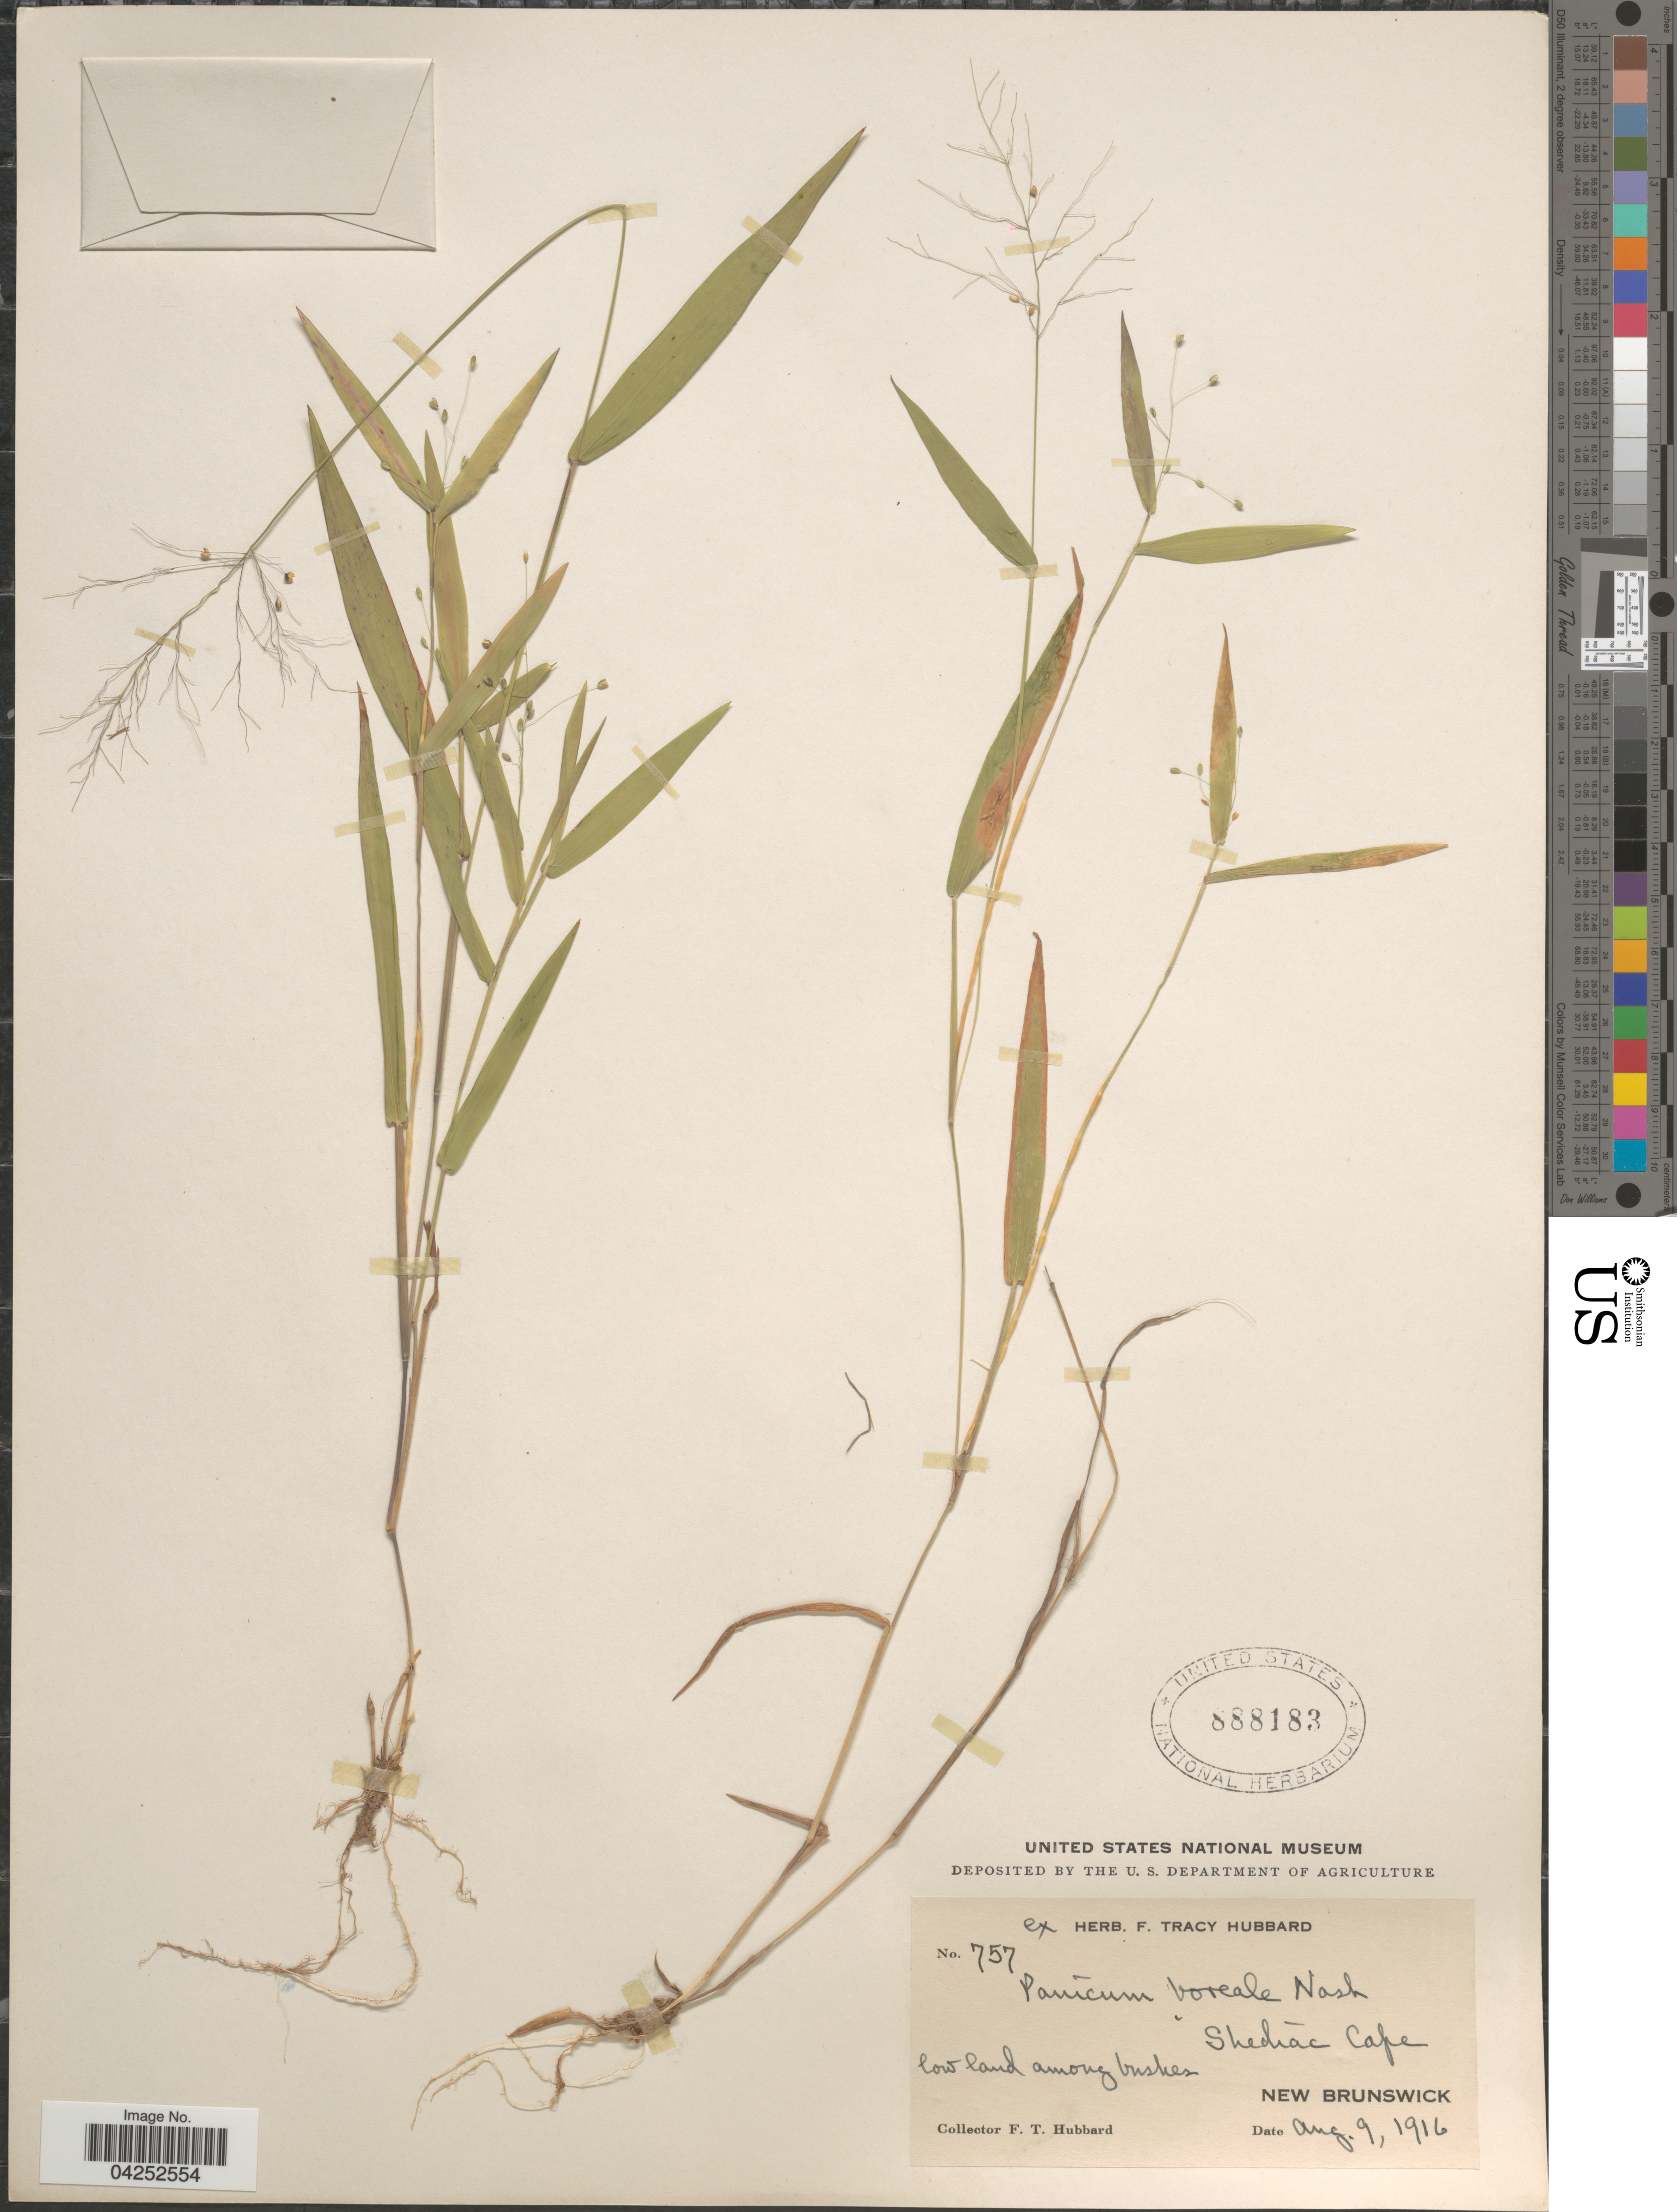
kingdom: Plantae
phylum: Tracheophyta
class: Liliopsida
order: Poales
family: Poaceae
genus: Dichanthelium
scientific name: Dichanthelium boreale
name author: (Nash) Freckmann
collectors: F. T. Hubbard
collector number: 757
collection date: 1916-08-09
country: Canada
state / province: New Brunswick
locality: Shediac Cape.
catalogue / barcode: US 888183